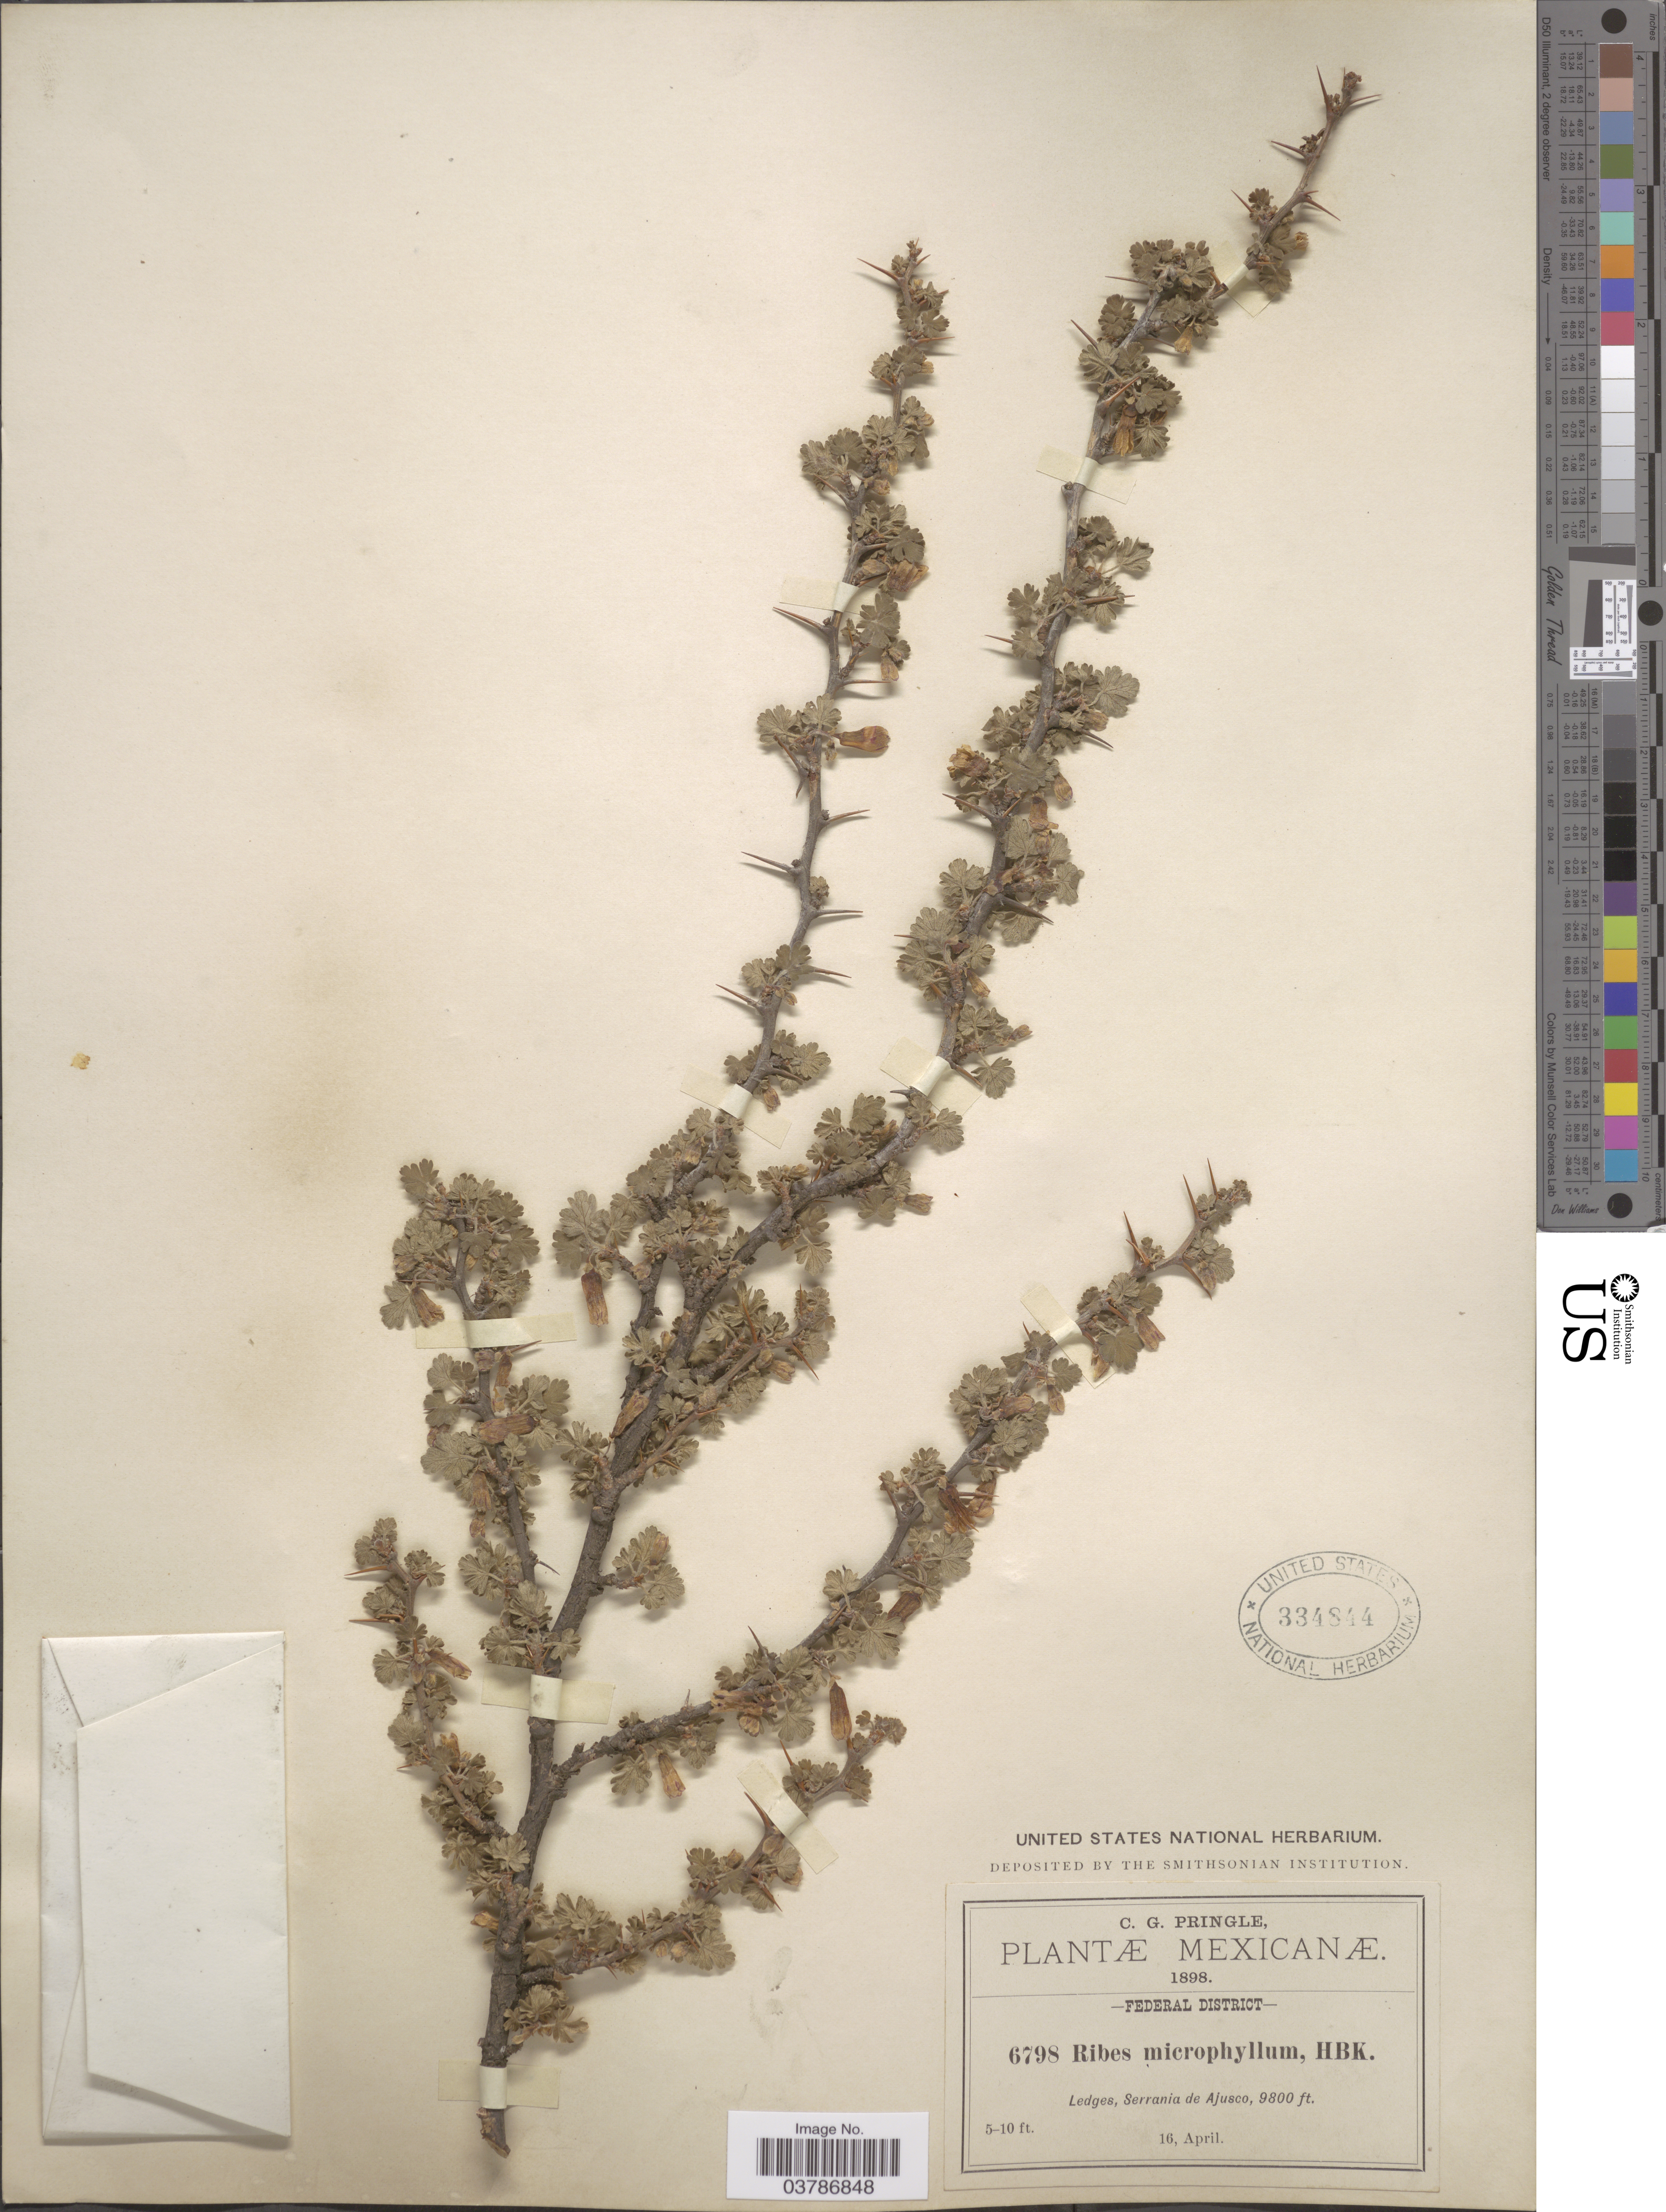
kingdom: Plantae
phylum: Tracheophyta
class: Magnoliopsida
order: Saxifragales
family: Grossulariaceae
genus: Ribes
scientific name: Ribes microphyllum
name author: Kunth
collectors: C. G. Pringle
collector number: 6798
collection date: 1898-04-16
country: Mexico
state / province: Distrito Federal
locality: Federal District. Ledges, Serrania de Ajusco.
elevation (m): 2987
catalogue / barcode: US 334844